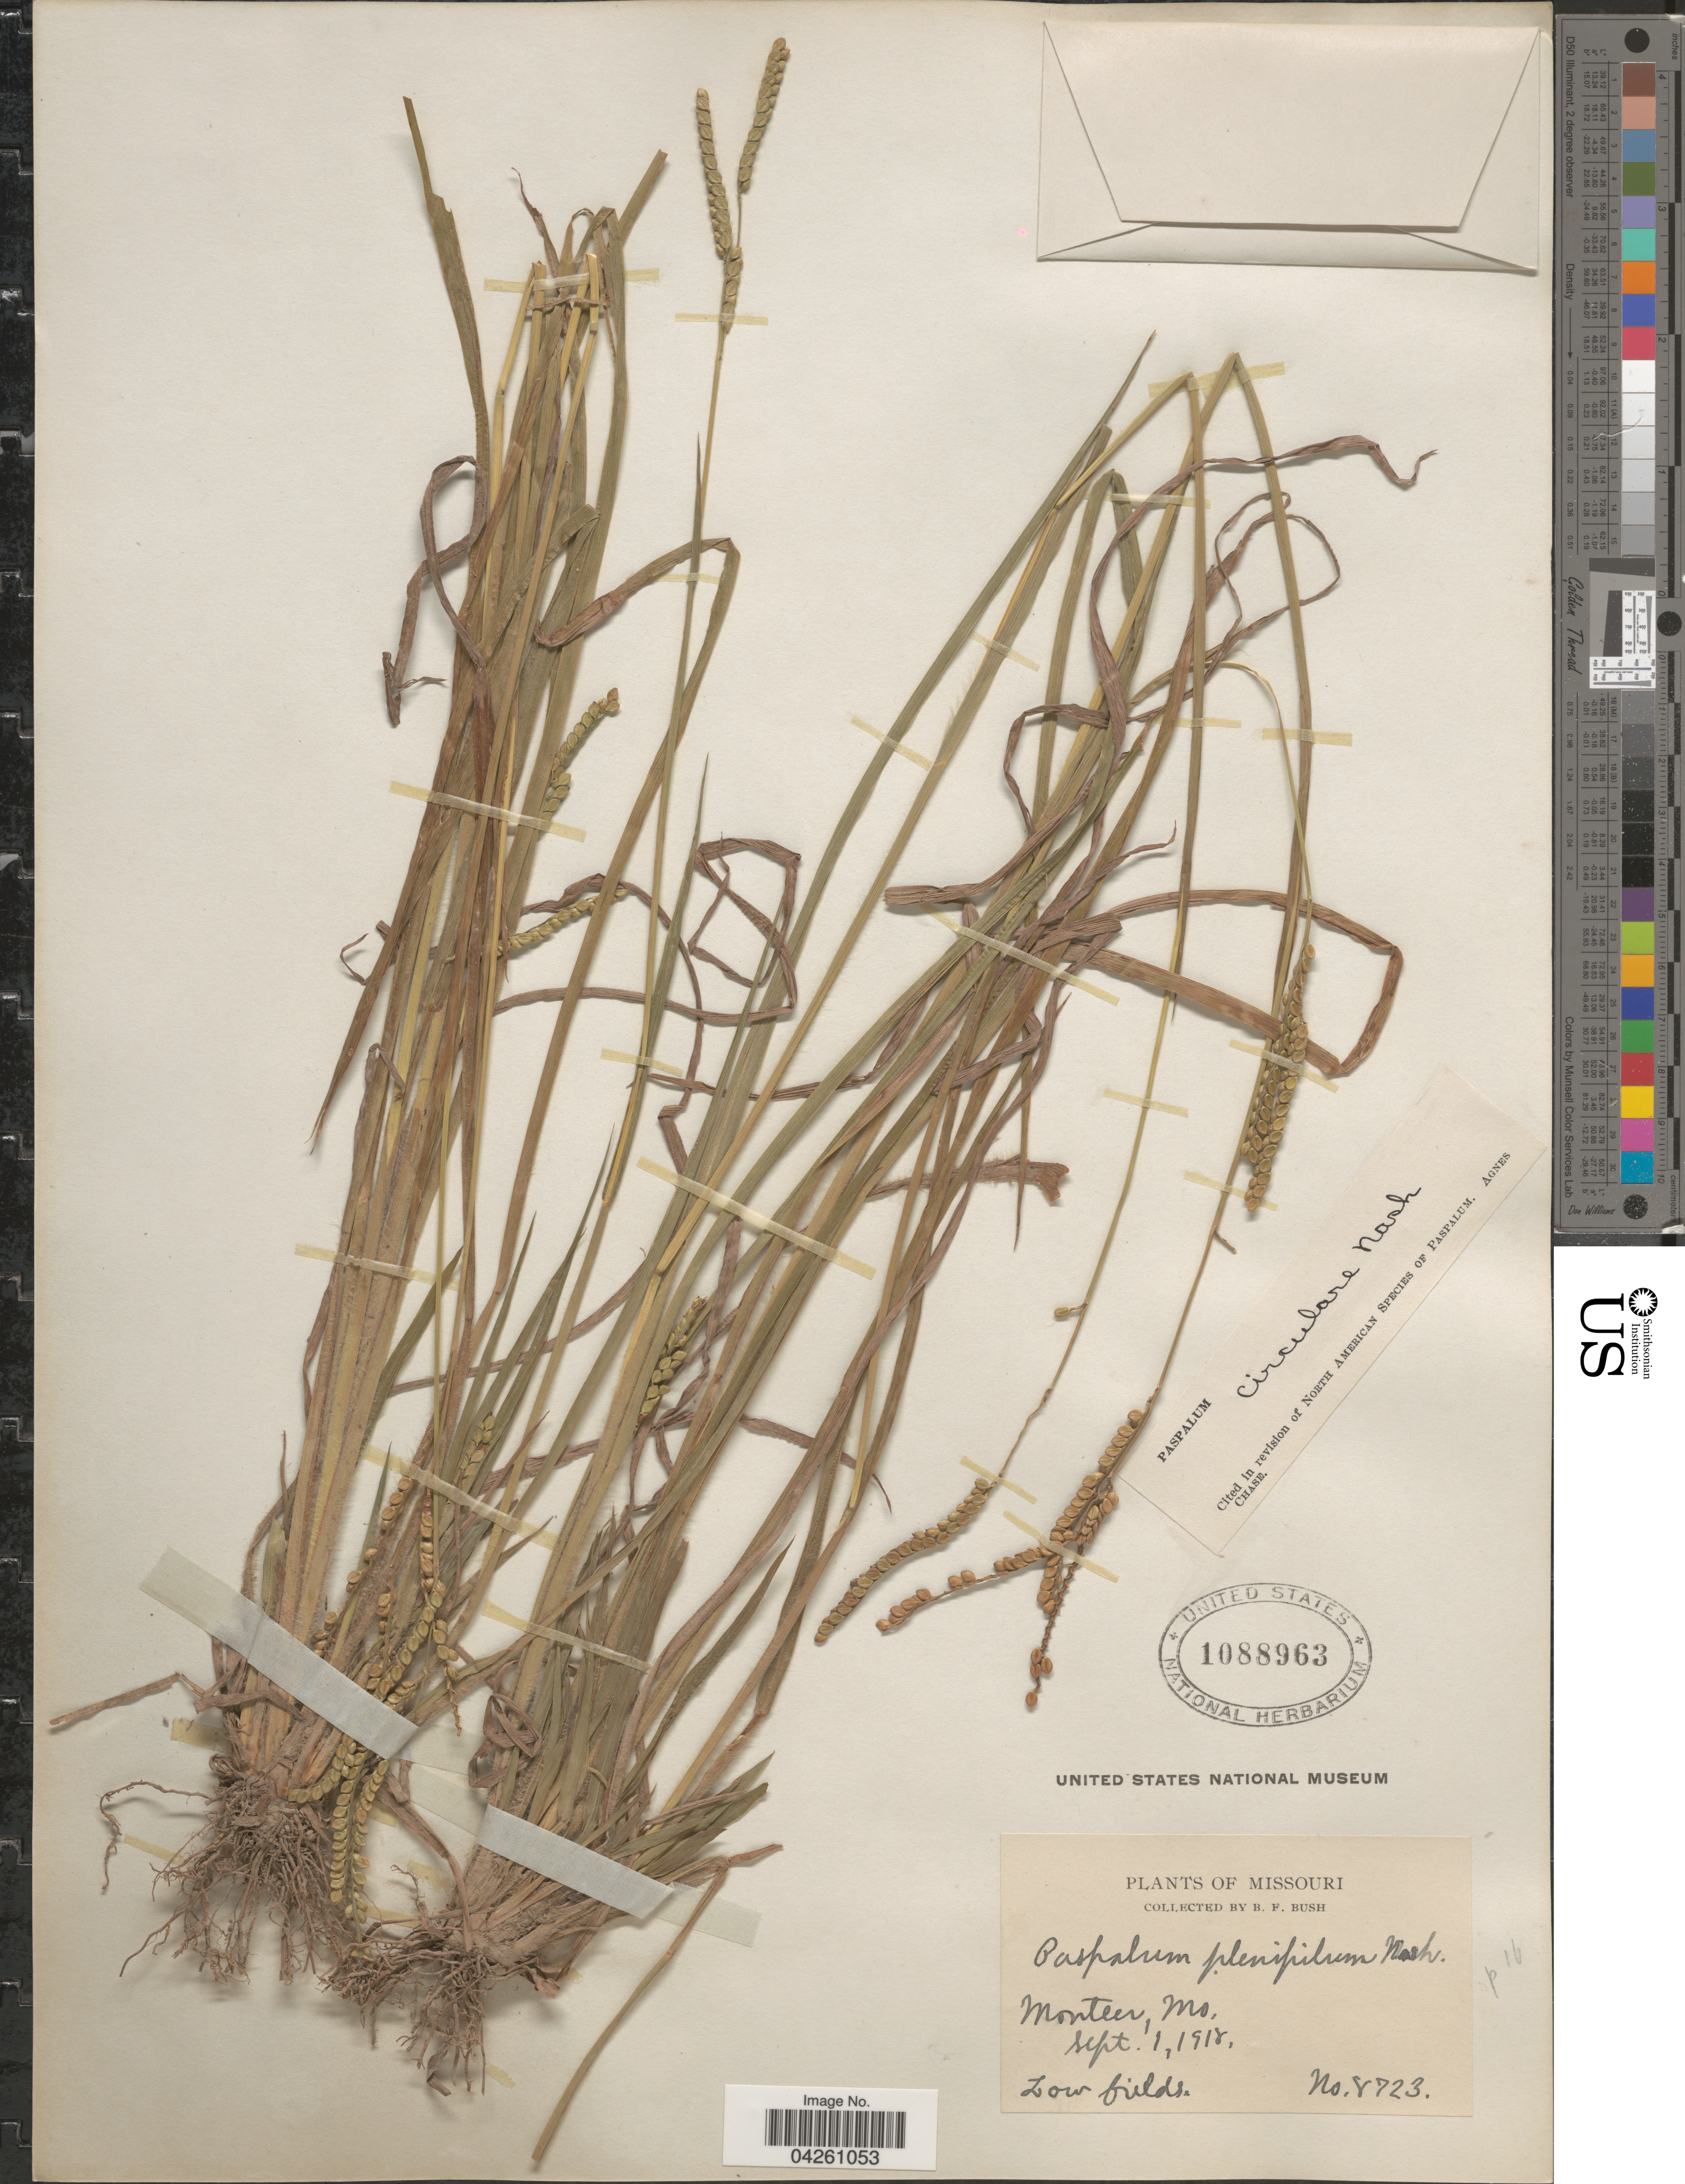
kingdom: Plantae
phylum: Tracheophyta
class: Liliopsida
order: Poales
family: Poaceae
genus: Paspalum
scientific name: Paspalum circulare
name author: Nash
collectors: B. F. Bush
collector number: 8723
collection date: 1918-09-01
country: United States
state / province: Missouri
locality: Monteer.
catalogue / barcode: US 1088963